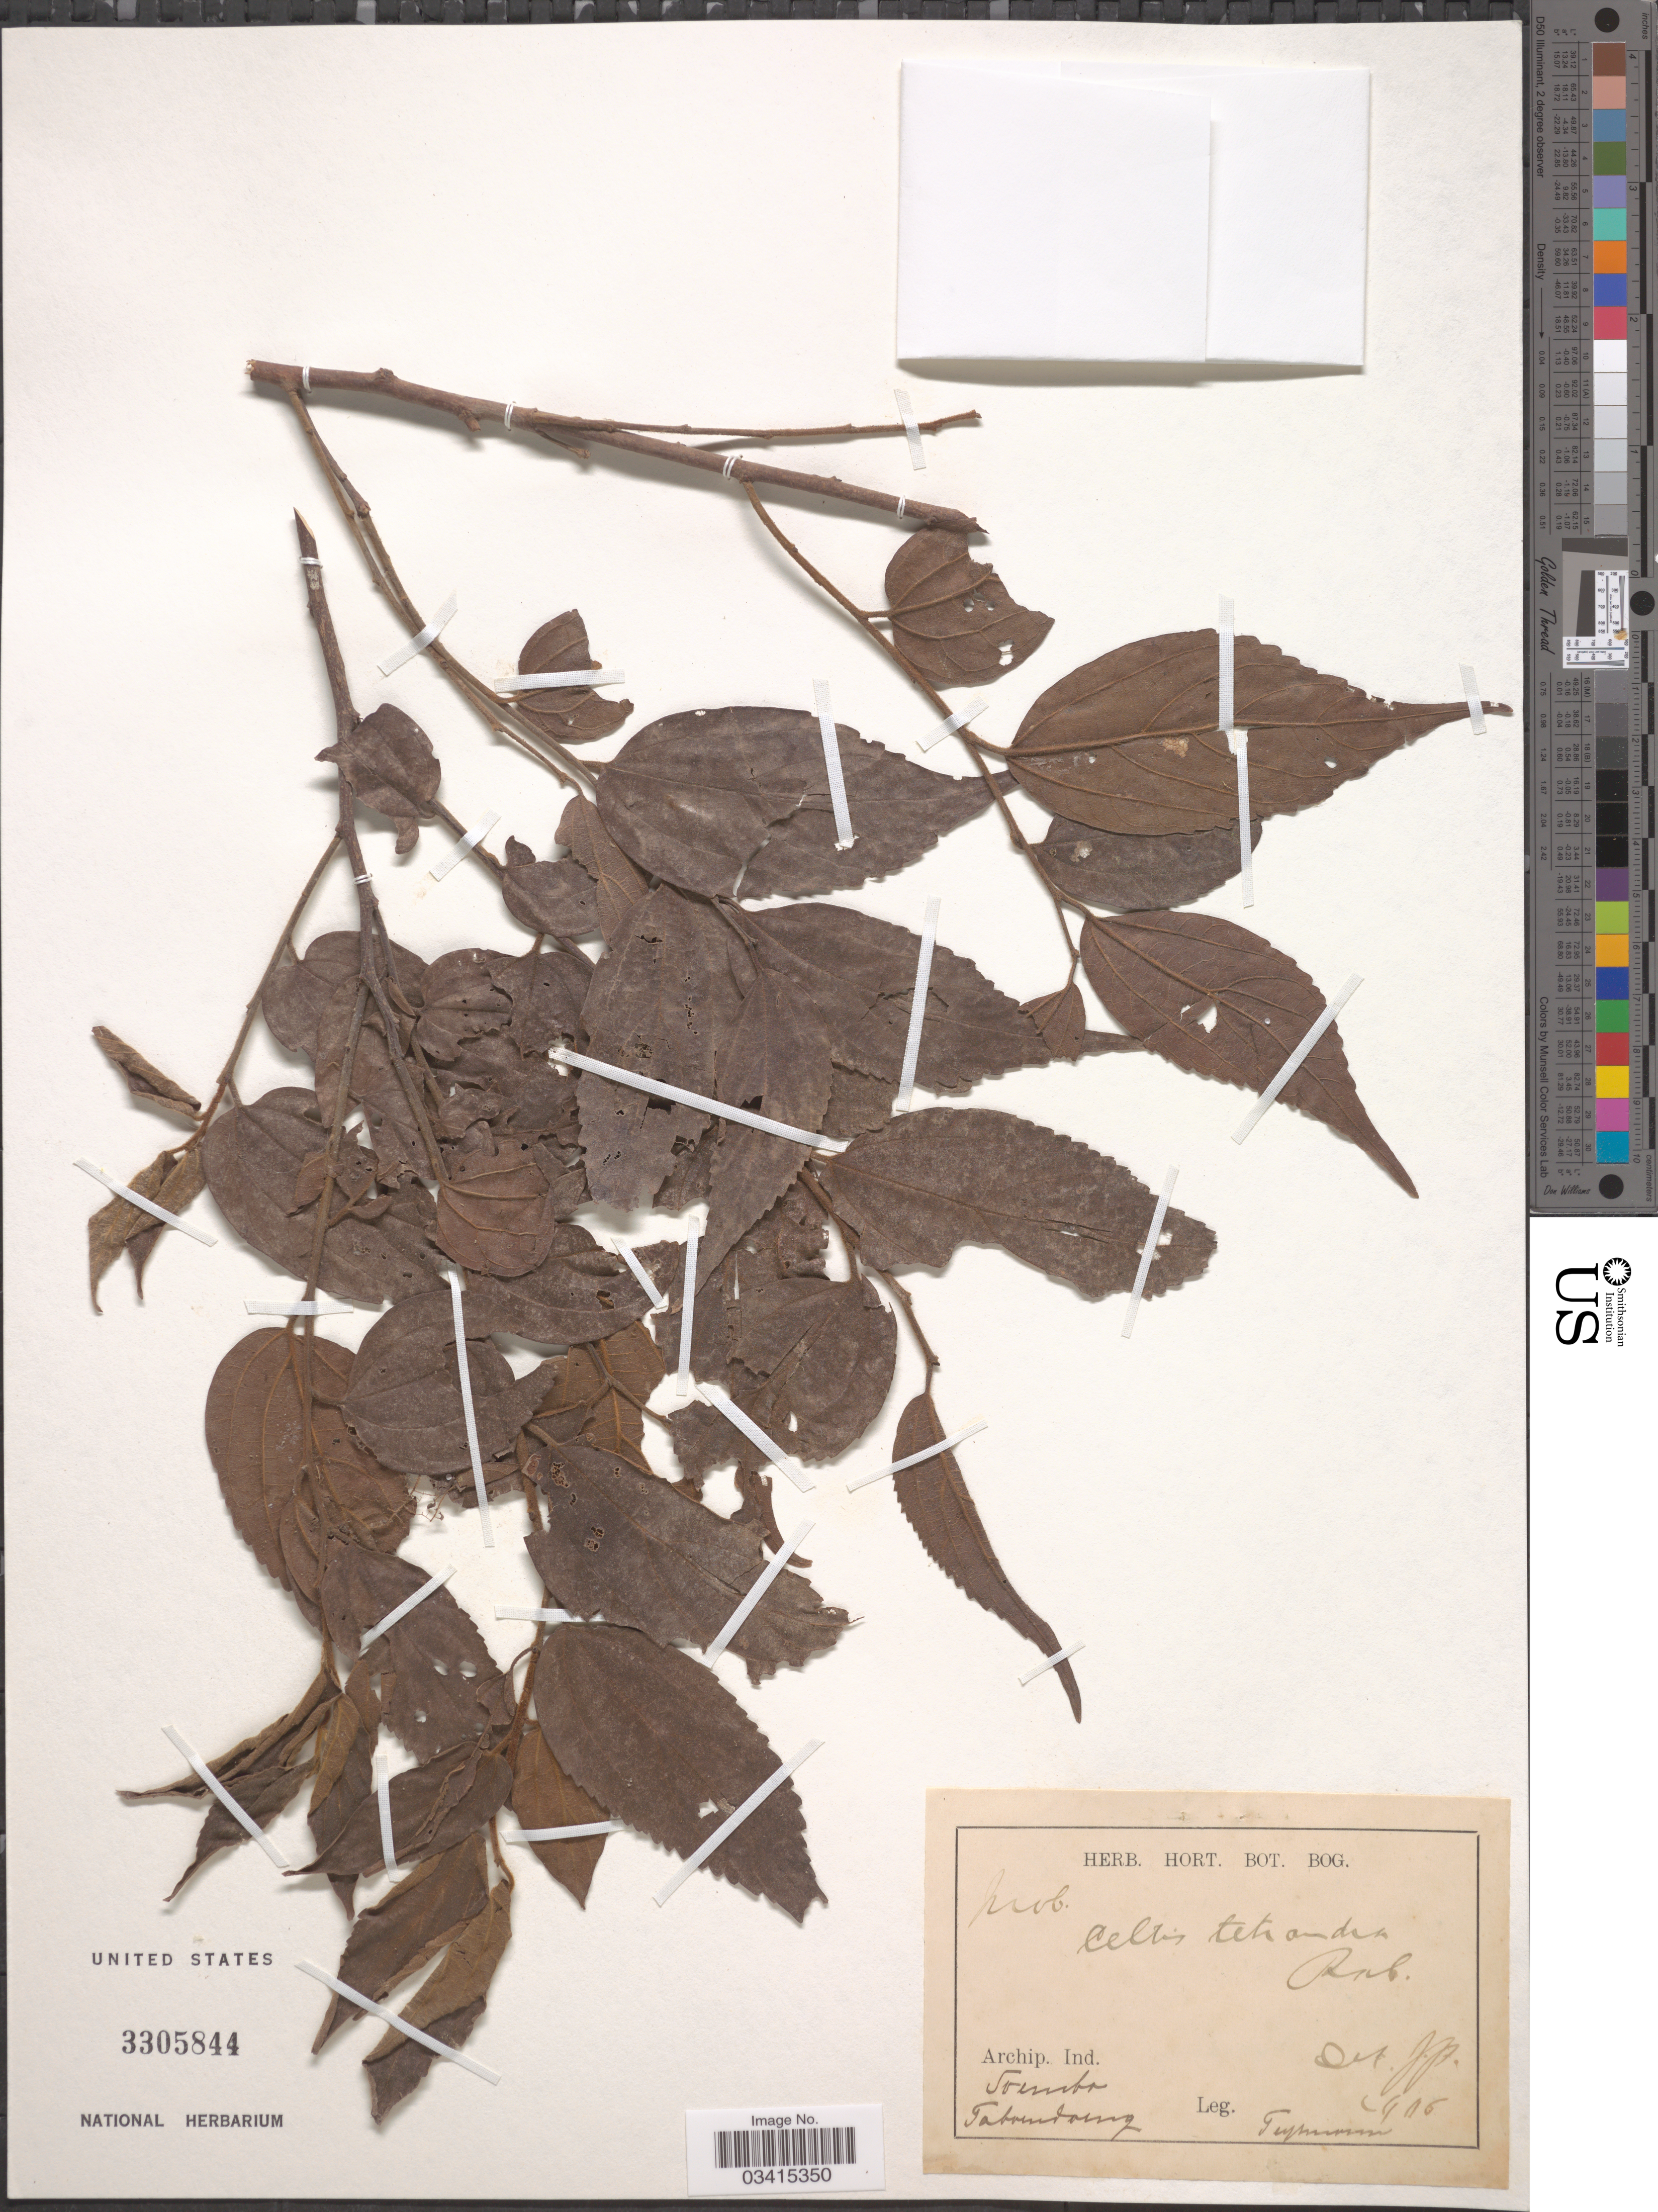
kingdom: Plantae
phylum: Tracheophyta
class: Magnoliopsida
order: Rosales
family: Cannabaceae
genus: Celtis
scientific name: Celtis tetrandra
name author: Roxb.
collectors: Teysmann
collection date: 1906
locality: Archip. Ind. Tsembo. Taboundseng. [interpreted]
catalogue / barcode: US 3305844